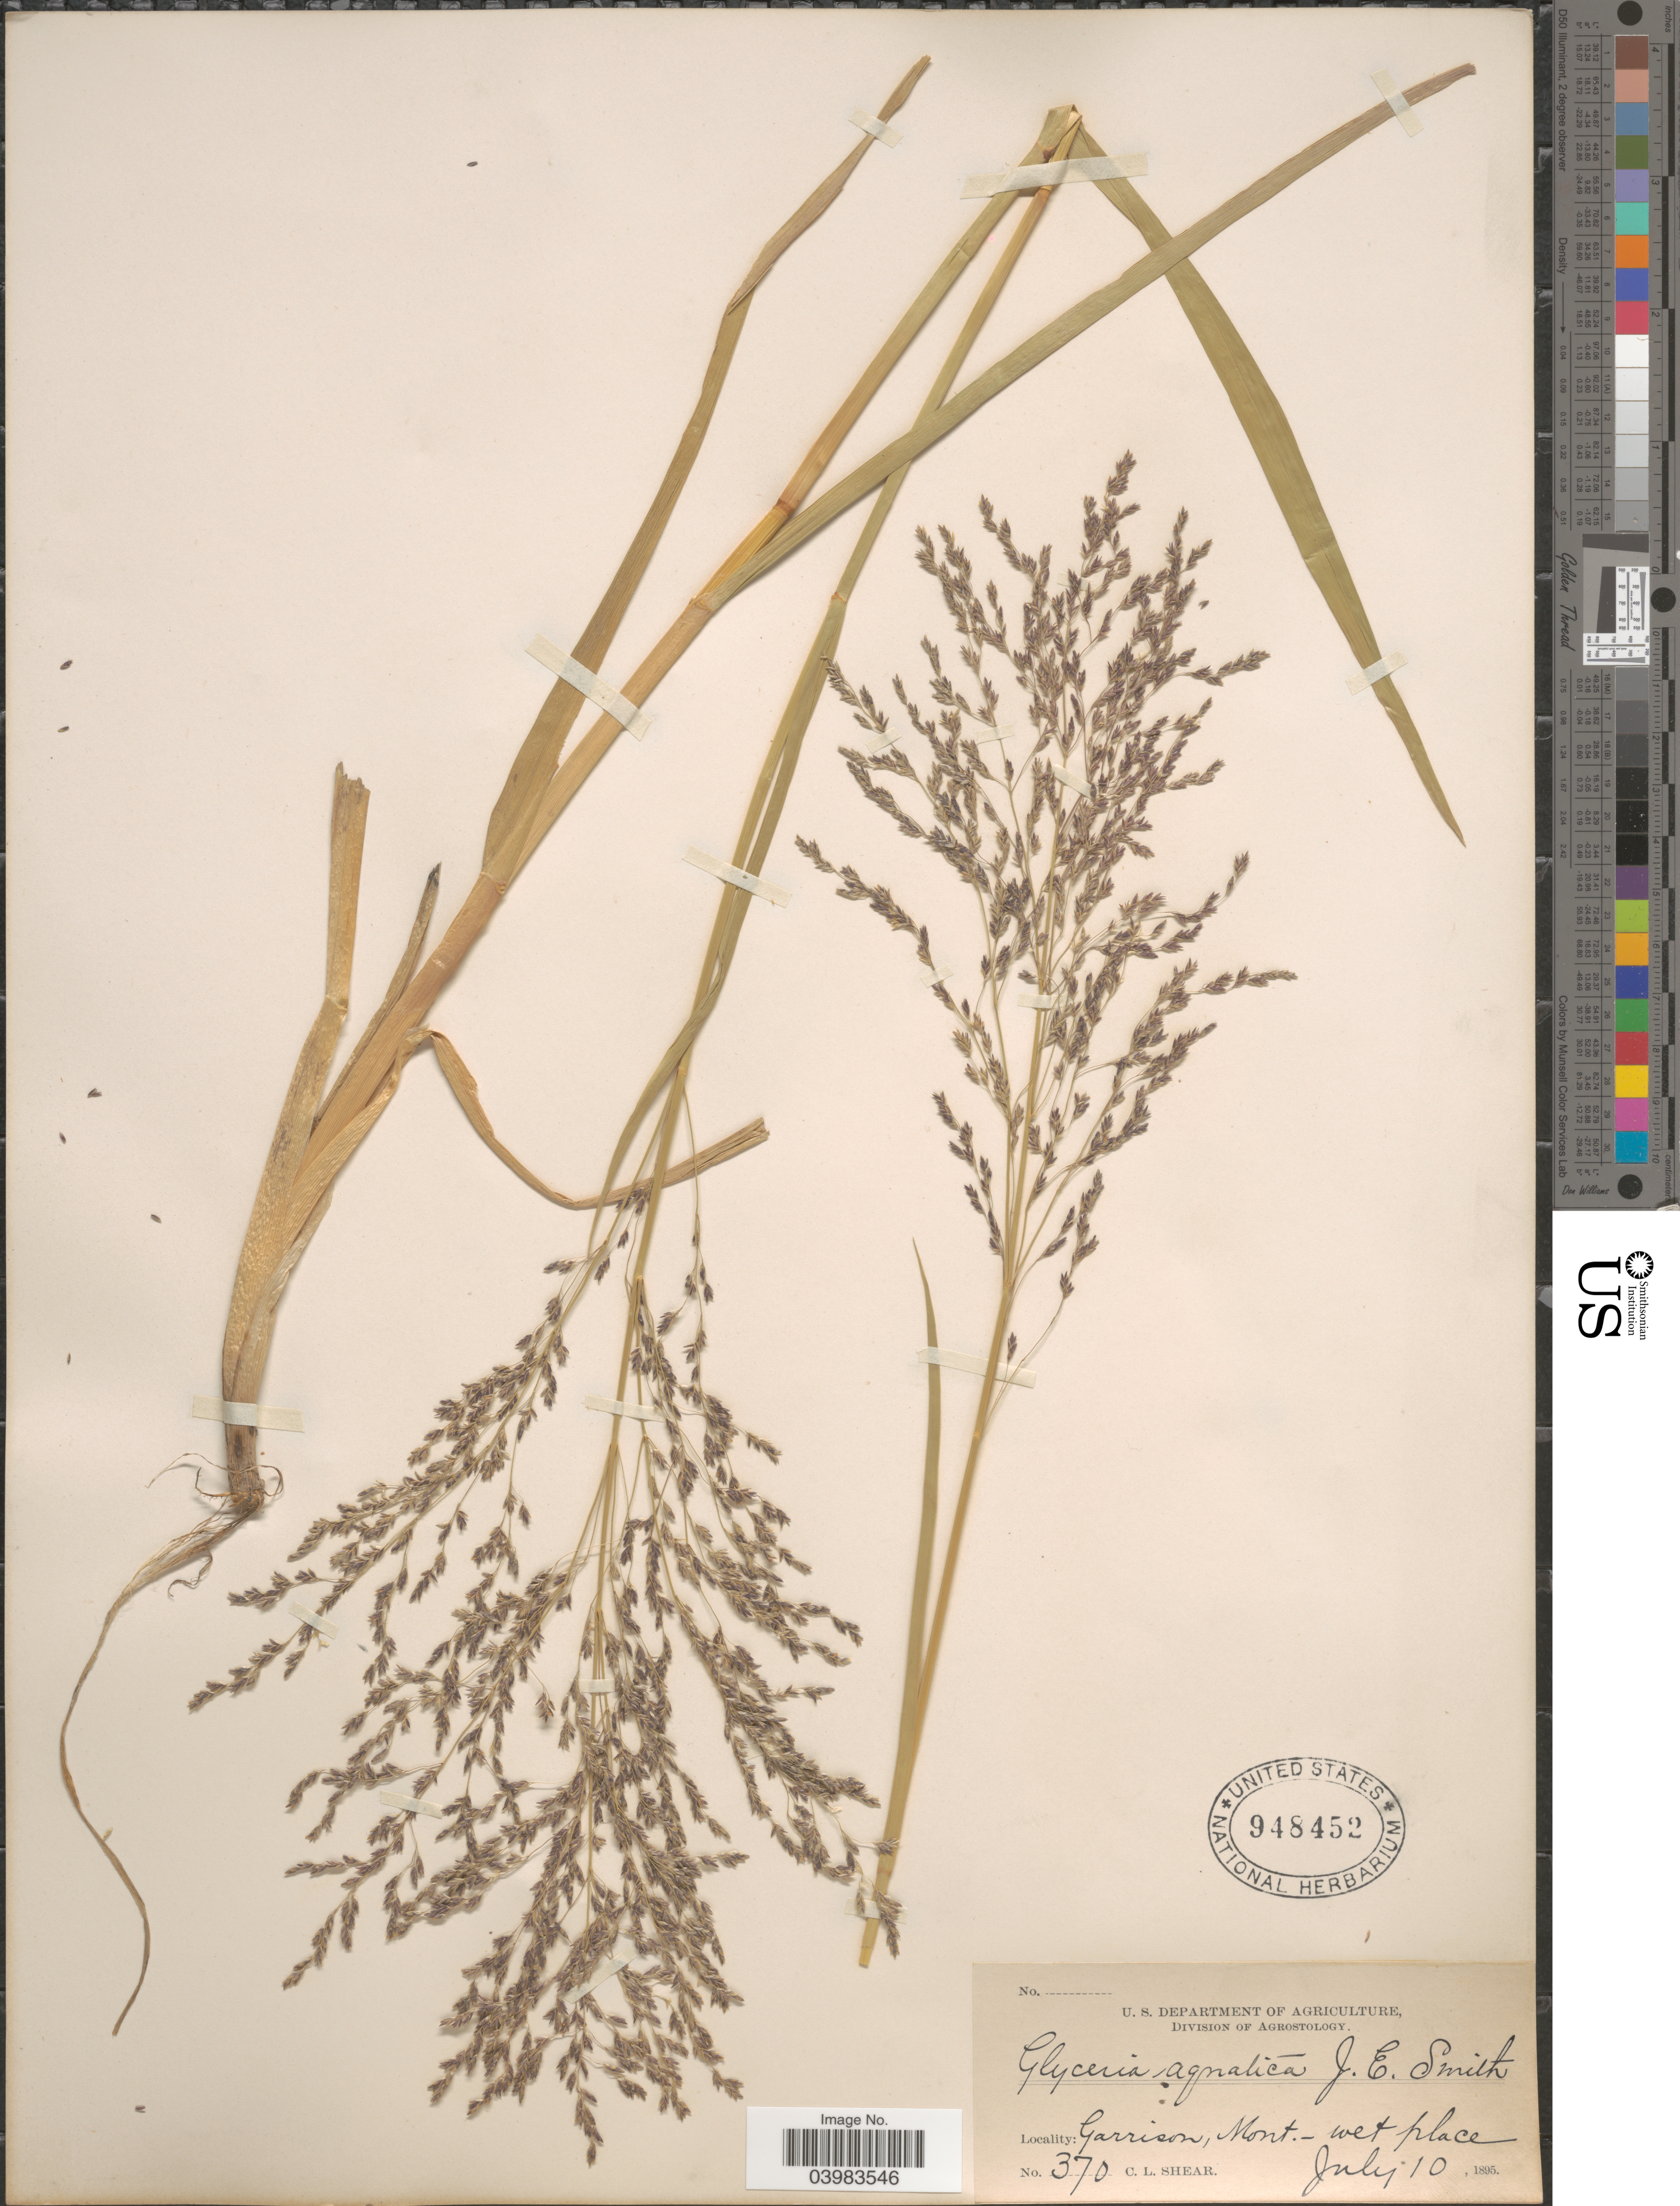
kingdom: Plantae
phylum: Tracheophyta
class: Liliopsida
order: Poales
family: Poaceae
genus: Glyceria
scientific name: Glyceria grandis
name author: S. Watson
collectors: C. L. Shear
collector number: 370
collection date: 1895-07-10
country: United States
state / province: Montana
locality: Garrison.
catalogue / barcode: US 948452